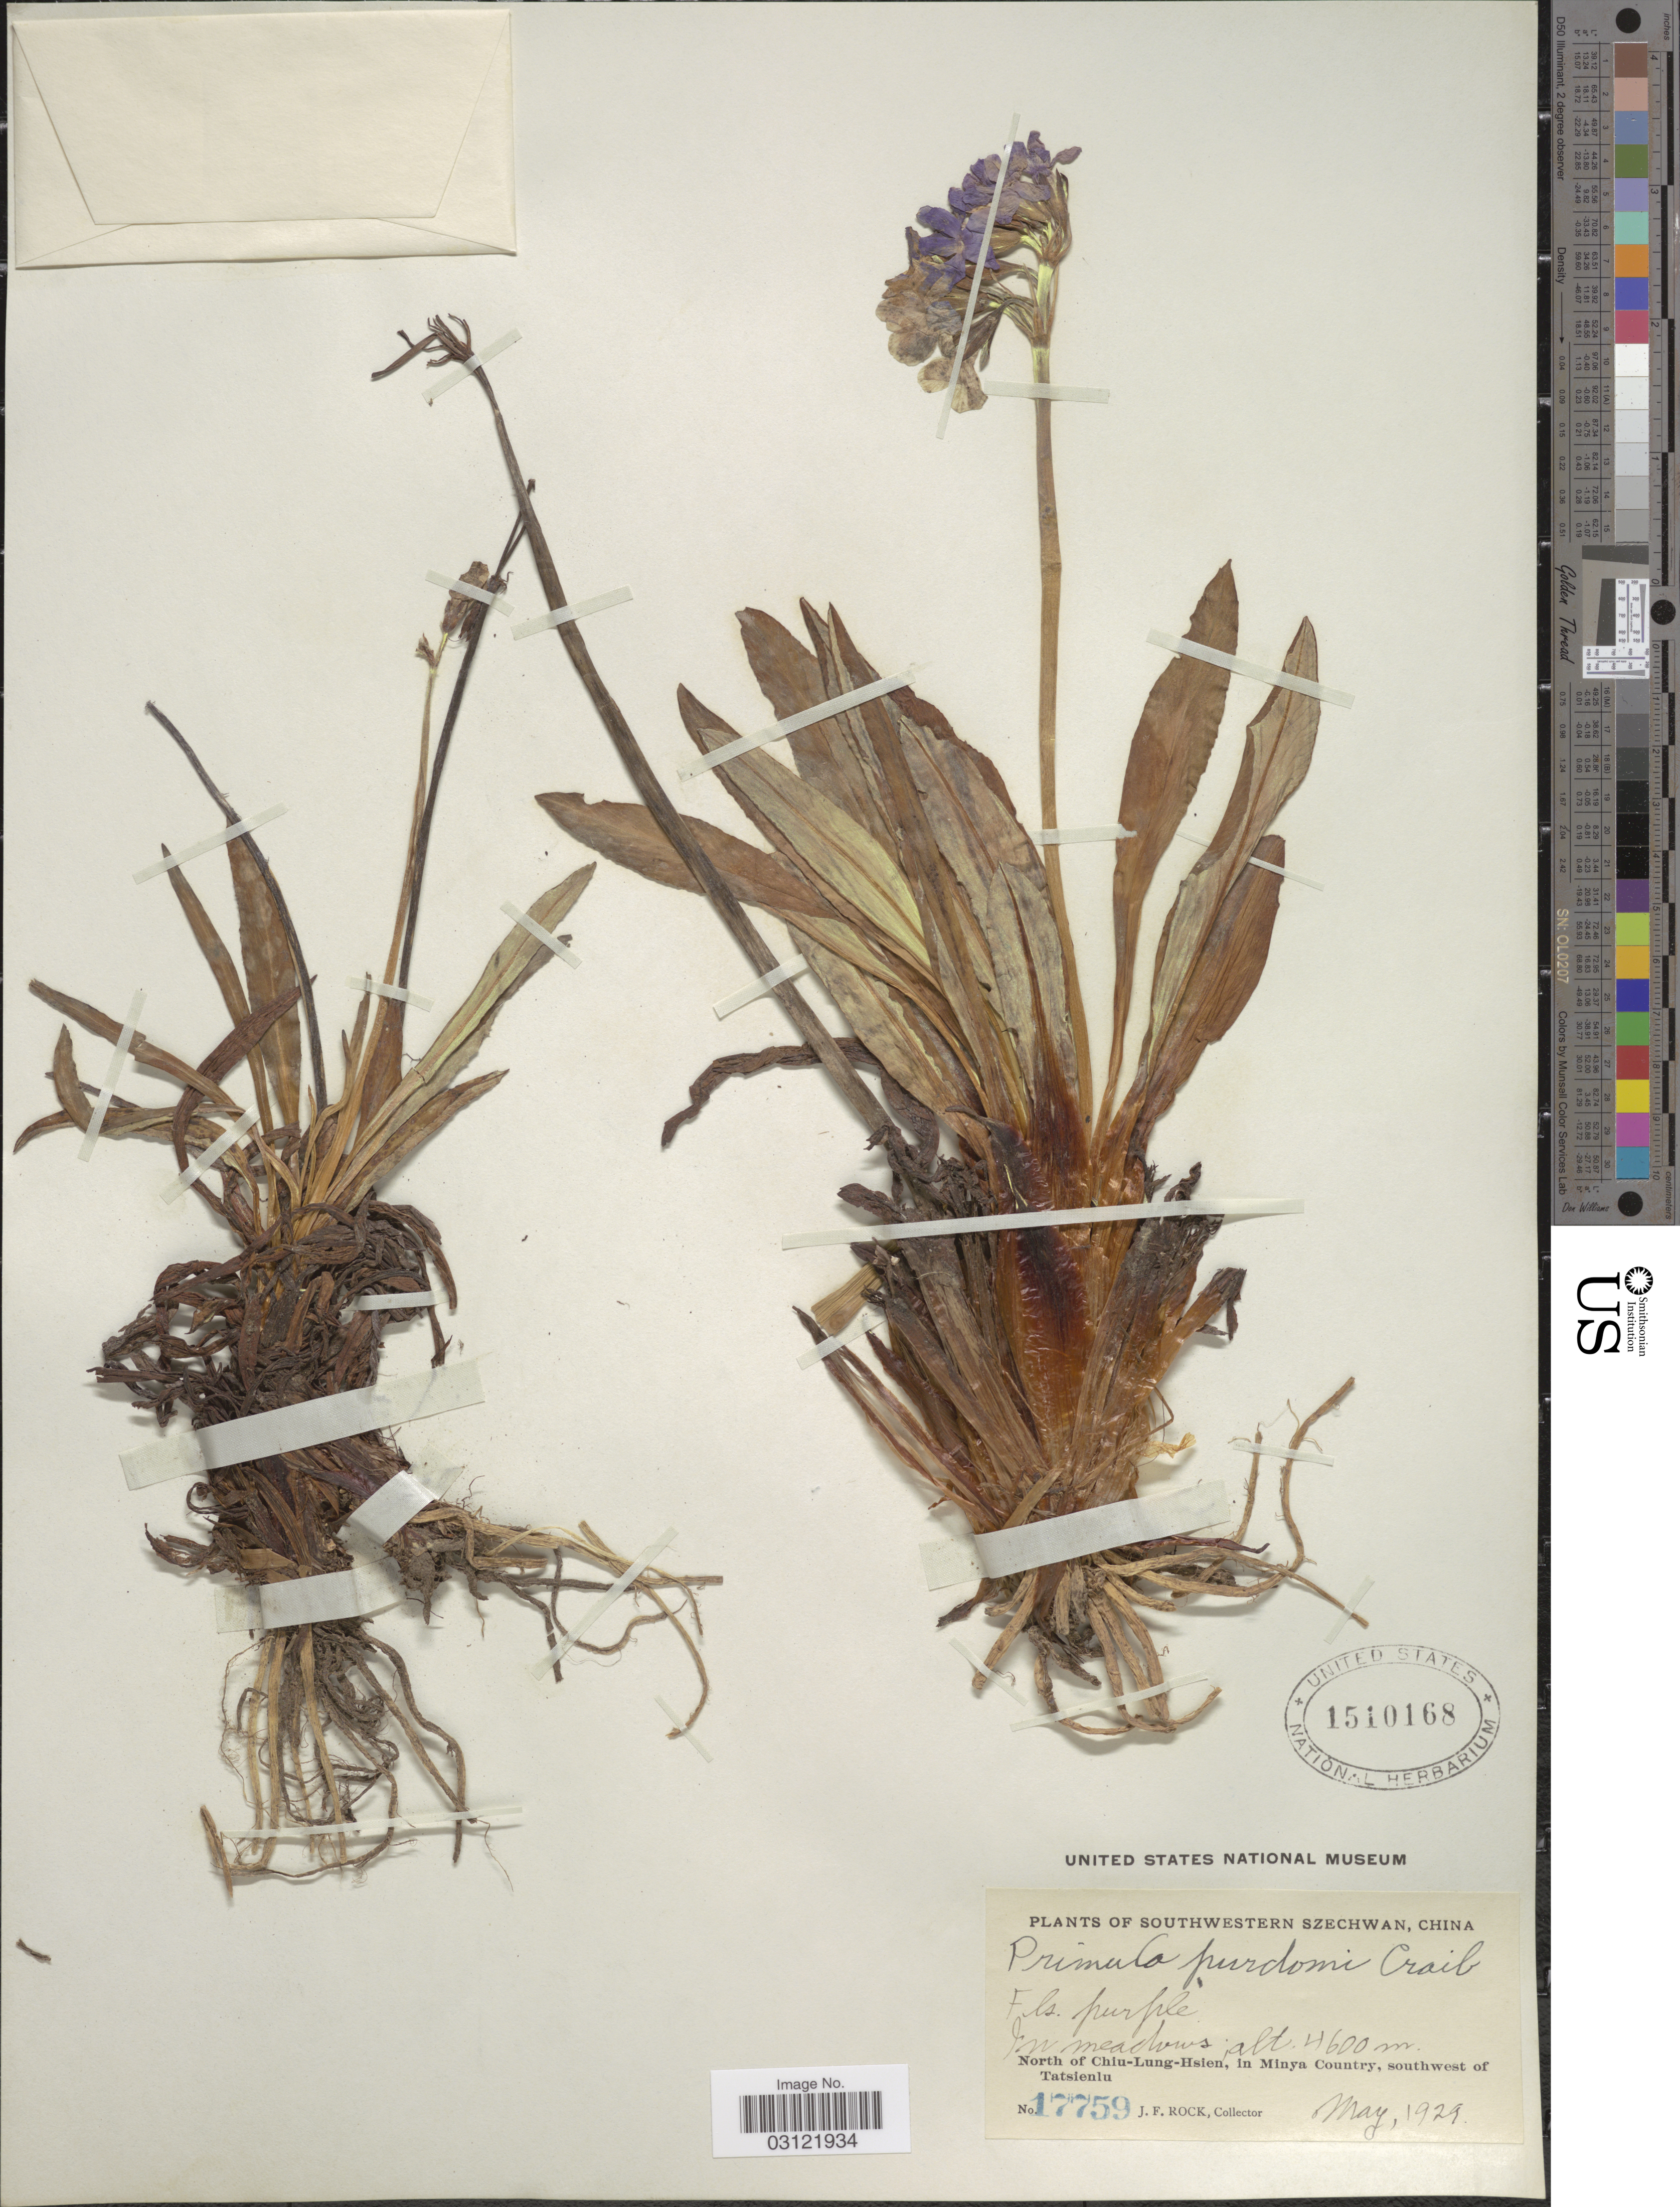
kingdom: Plantae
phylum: Tracheophyta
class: Magnoliopsida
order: Ericales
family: Primulaceae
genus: Primula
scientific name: Primula purdomii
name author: Craib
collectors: J. Rock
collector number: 17759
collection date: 1929-05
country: China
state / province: Sichuan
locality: Southwestern Szechwan. North of Chiu-Lung-Hsien, in Minya Country, southwest of Tatsienlu.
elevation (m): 4600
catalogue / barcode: US 1510168